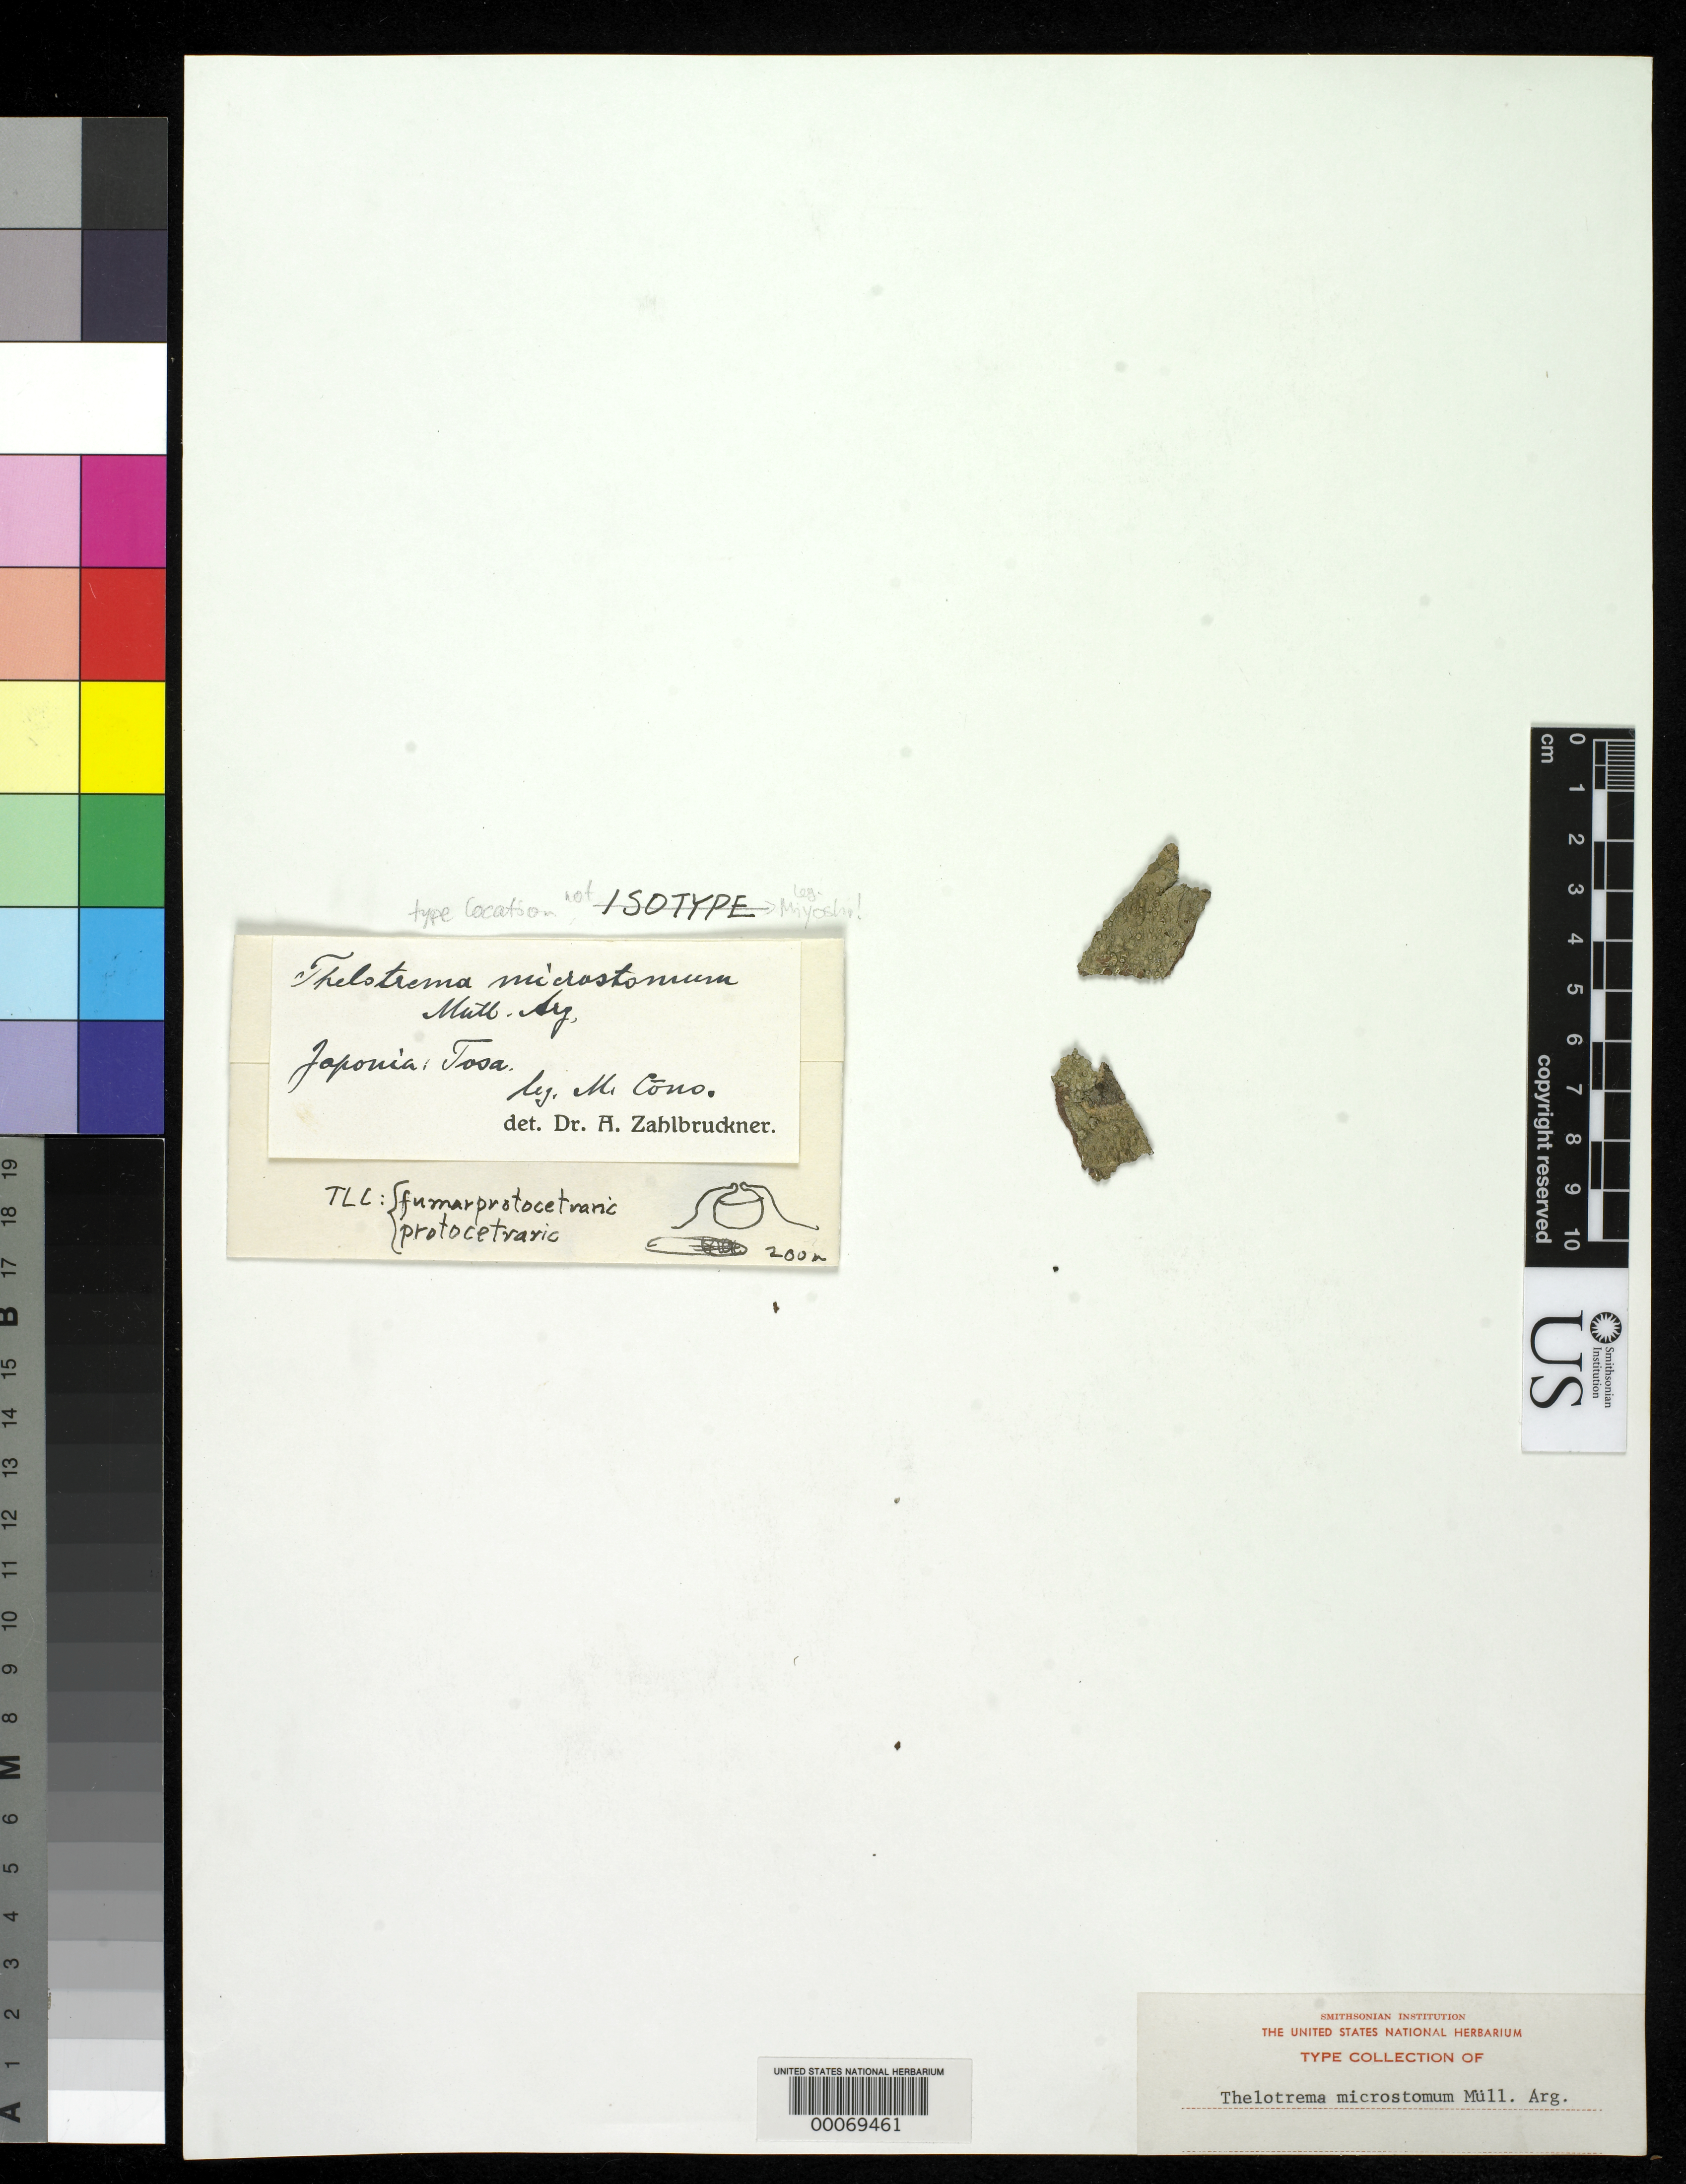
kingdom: Fungi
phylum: Ascomycota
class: Lecanoromycetes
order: Ostropales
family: Graphidaceae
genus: Thelotrema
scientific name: Thelotrema microstomum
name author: Müll. Arg. in Zahlbr.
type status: Isotype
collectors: M. Miyoshi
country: Japan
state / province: Koti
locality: Mt. Tosa.